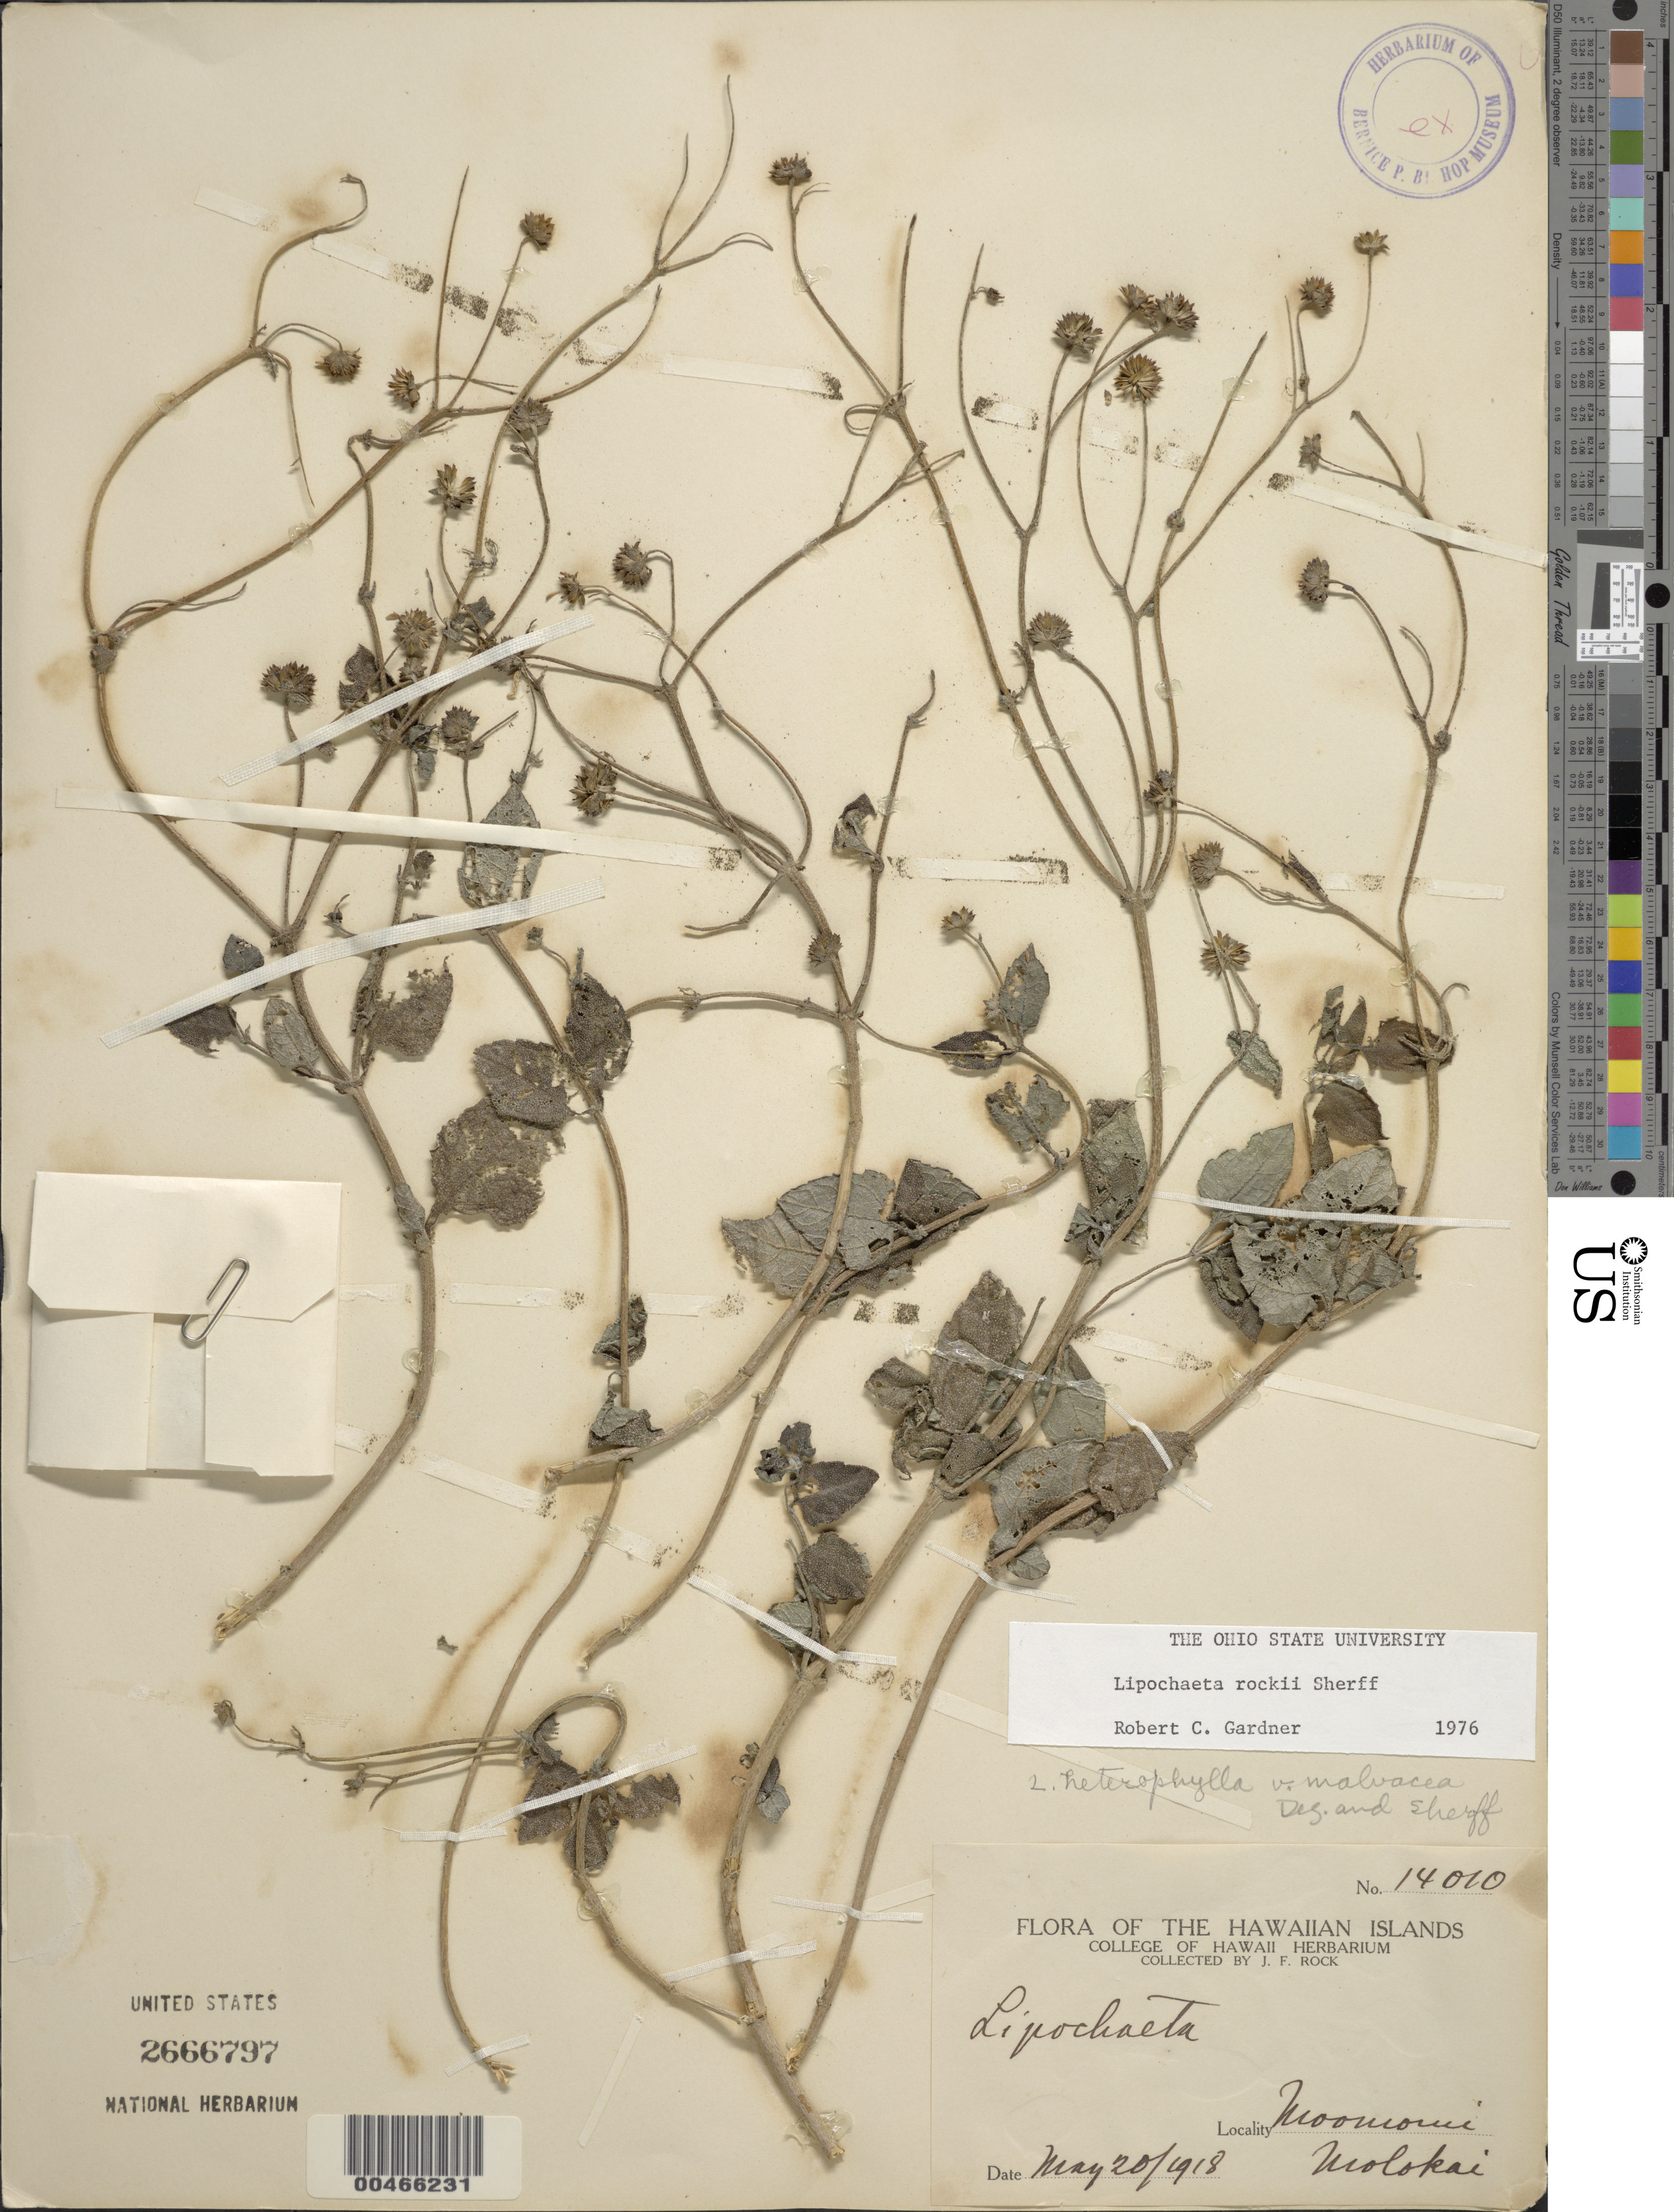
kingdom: Plantae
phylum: Tracheophyta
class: Magnoliopsida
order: Asterales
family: Asteraceae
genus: Lipochaeta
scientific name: Lipochaeta rockii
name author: Sherff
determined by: Gardner, R. C.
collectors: J. F. Rock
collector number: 14010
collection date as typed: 20 May 1918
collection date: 1918-05-20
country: United States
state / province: Hawaii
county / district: Maui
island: Moloka'i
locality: Moomomi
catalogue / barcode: US 2666797